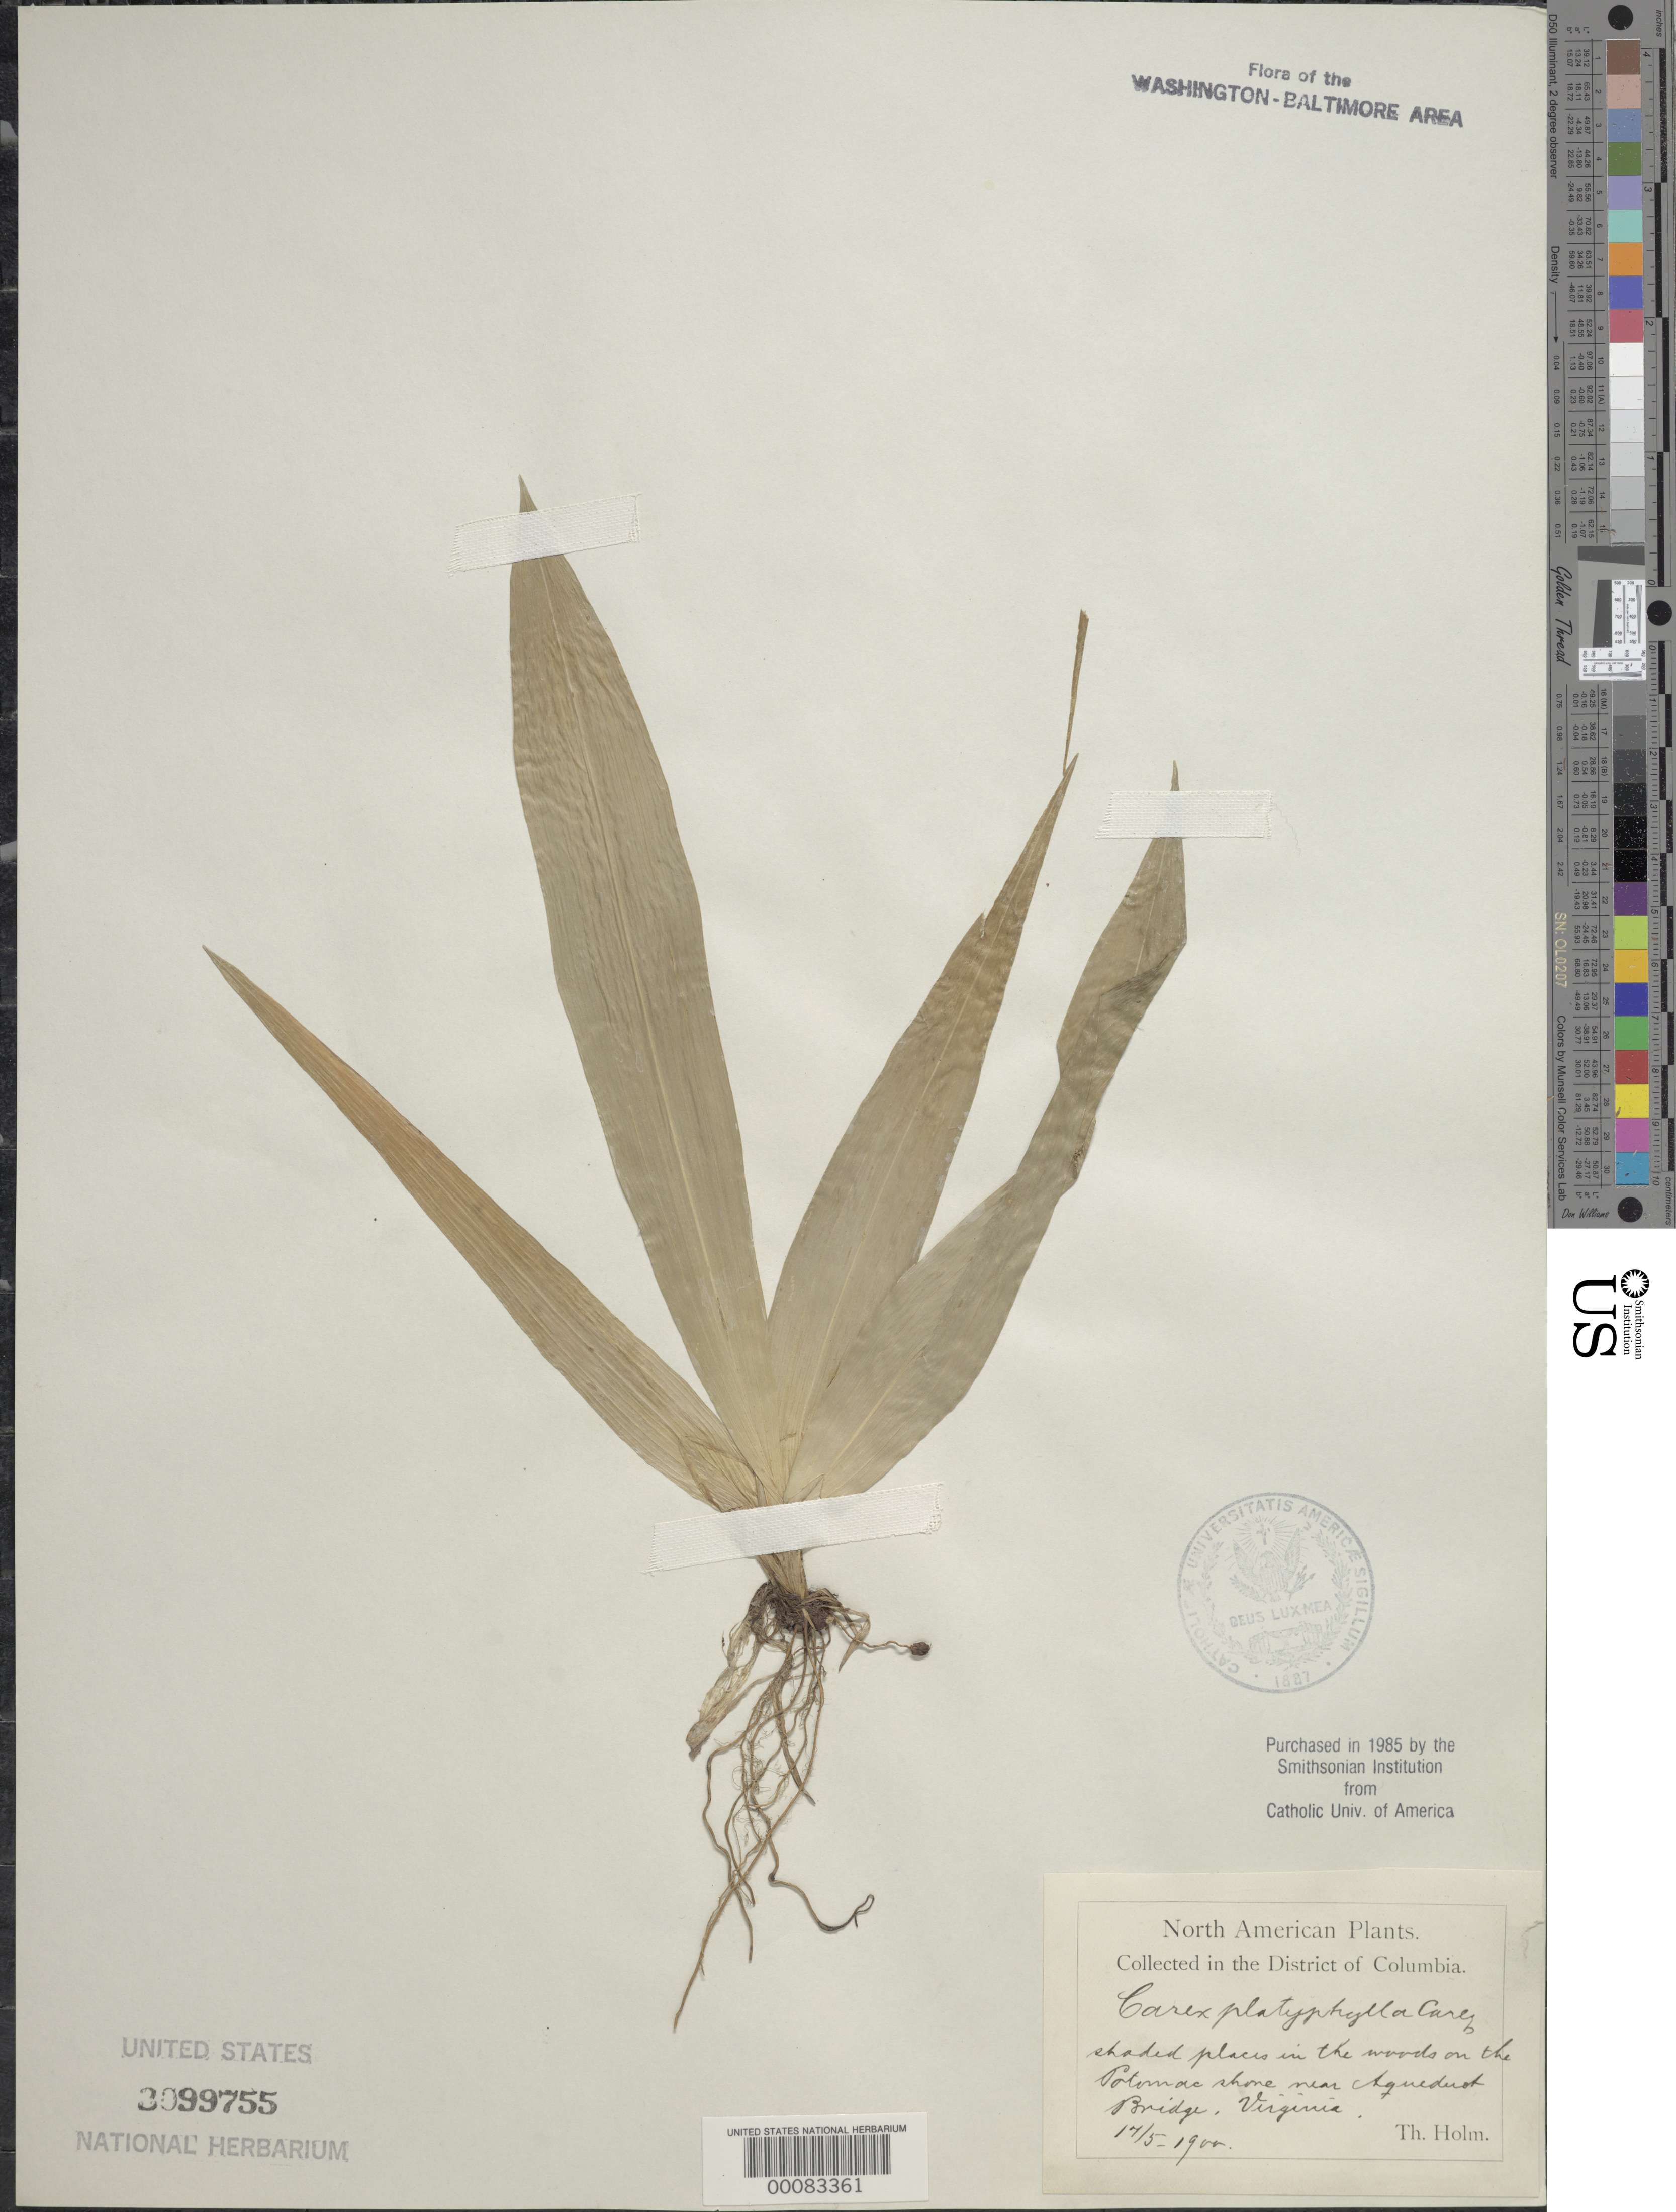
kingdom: Plantae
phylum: Tracheophyta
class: Liliopsida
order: Poales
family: Cyperaceae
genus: Carex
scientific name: Carex platyphylla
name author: J. Carey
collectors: T. Holm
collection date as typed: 17 May 1900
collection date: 1900-05-17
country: United States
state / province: Virginia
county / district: Arlington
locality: Potomac shore near Aqueduct Bridge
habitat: Wooded shade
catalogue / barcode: US 3099755